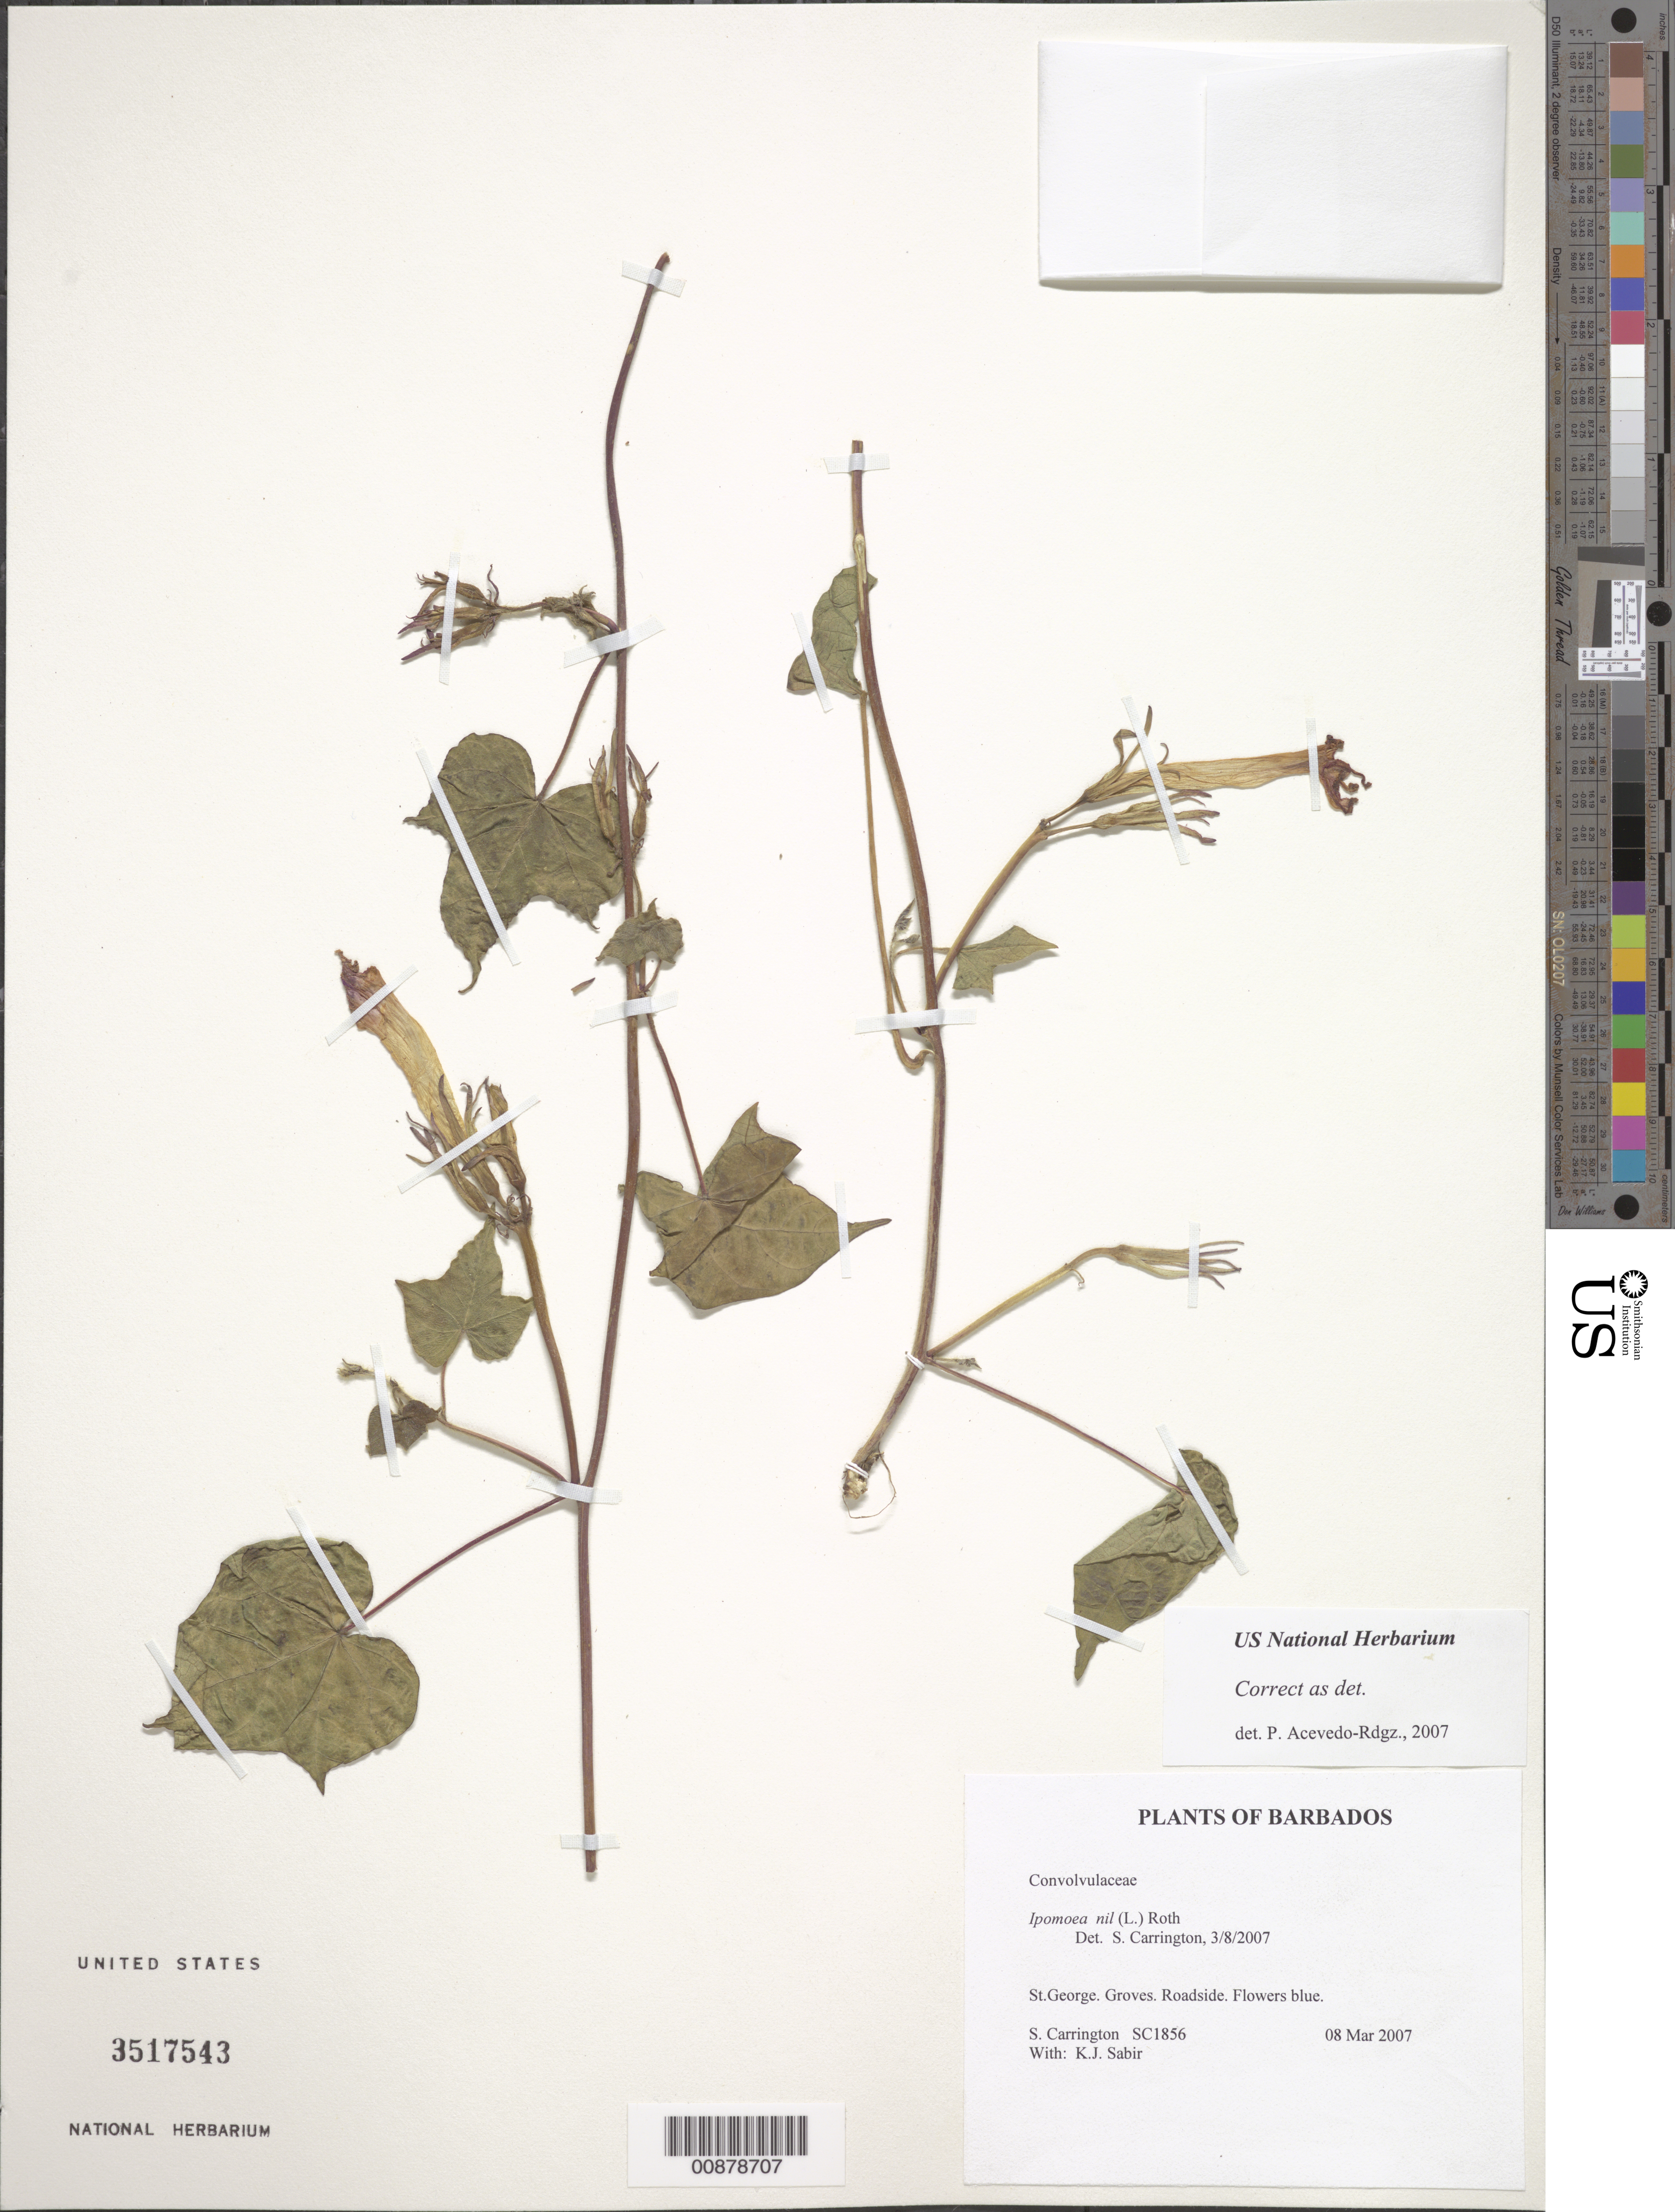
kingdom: Plantae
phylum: Tracheophyta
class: Magnoliopsida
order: Solanales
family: Convolvulaceae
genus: Ipomoea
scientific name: Ipomoea nil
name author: (L.) Roth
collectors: C. M. S. Carrington & K. Sabir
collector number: SC 1856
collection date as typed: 08 Mar 2007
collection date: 2007-03-08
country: Barbados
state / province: Saint George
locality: Groves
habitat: Roadside.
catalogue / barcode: US 3517543